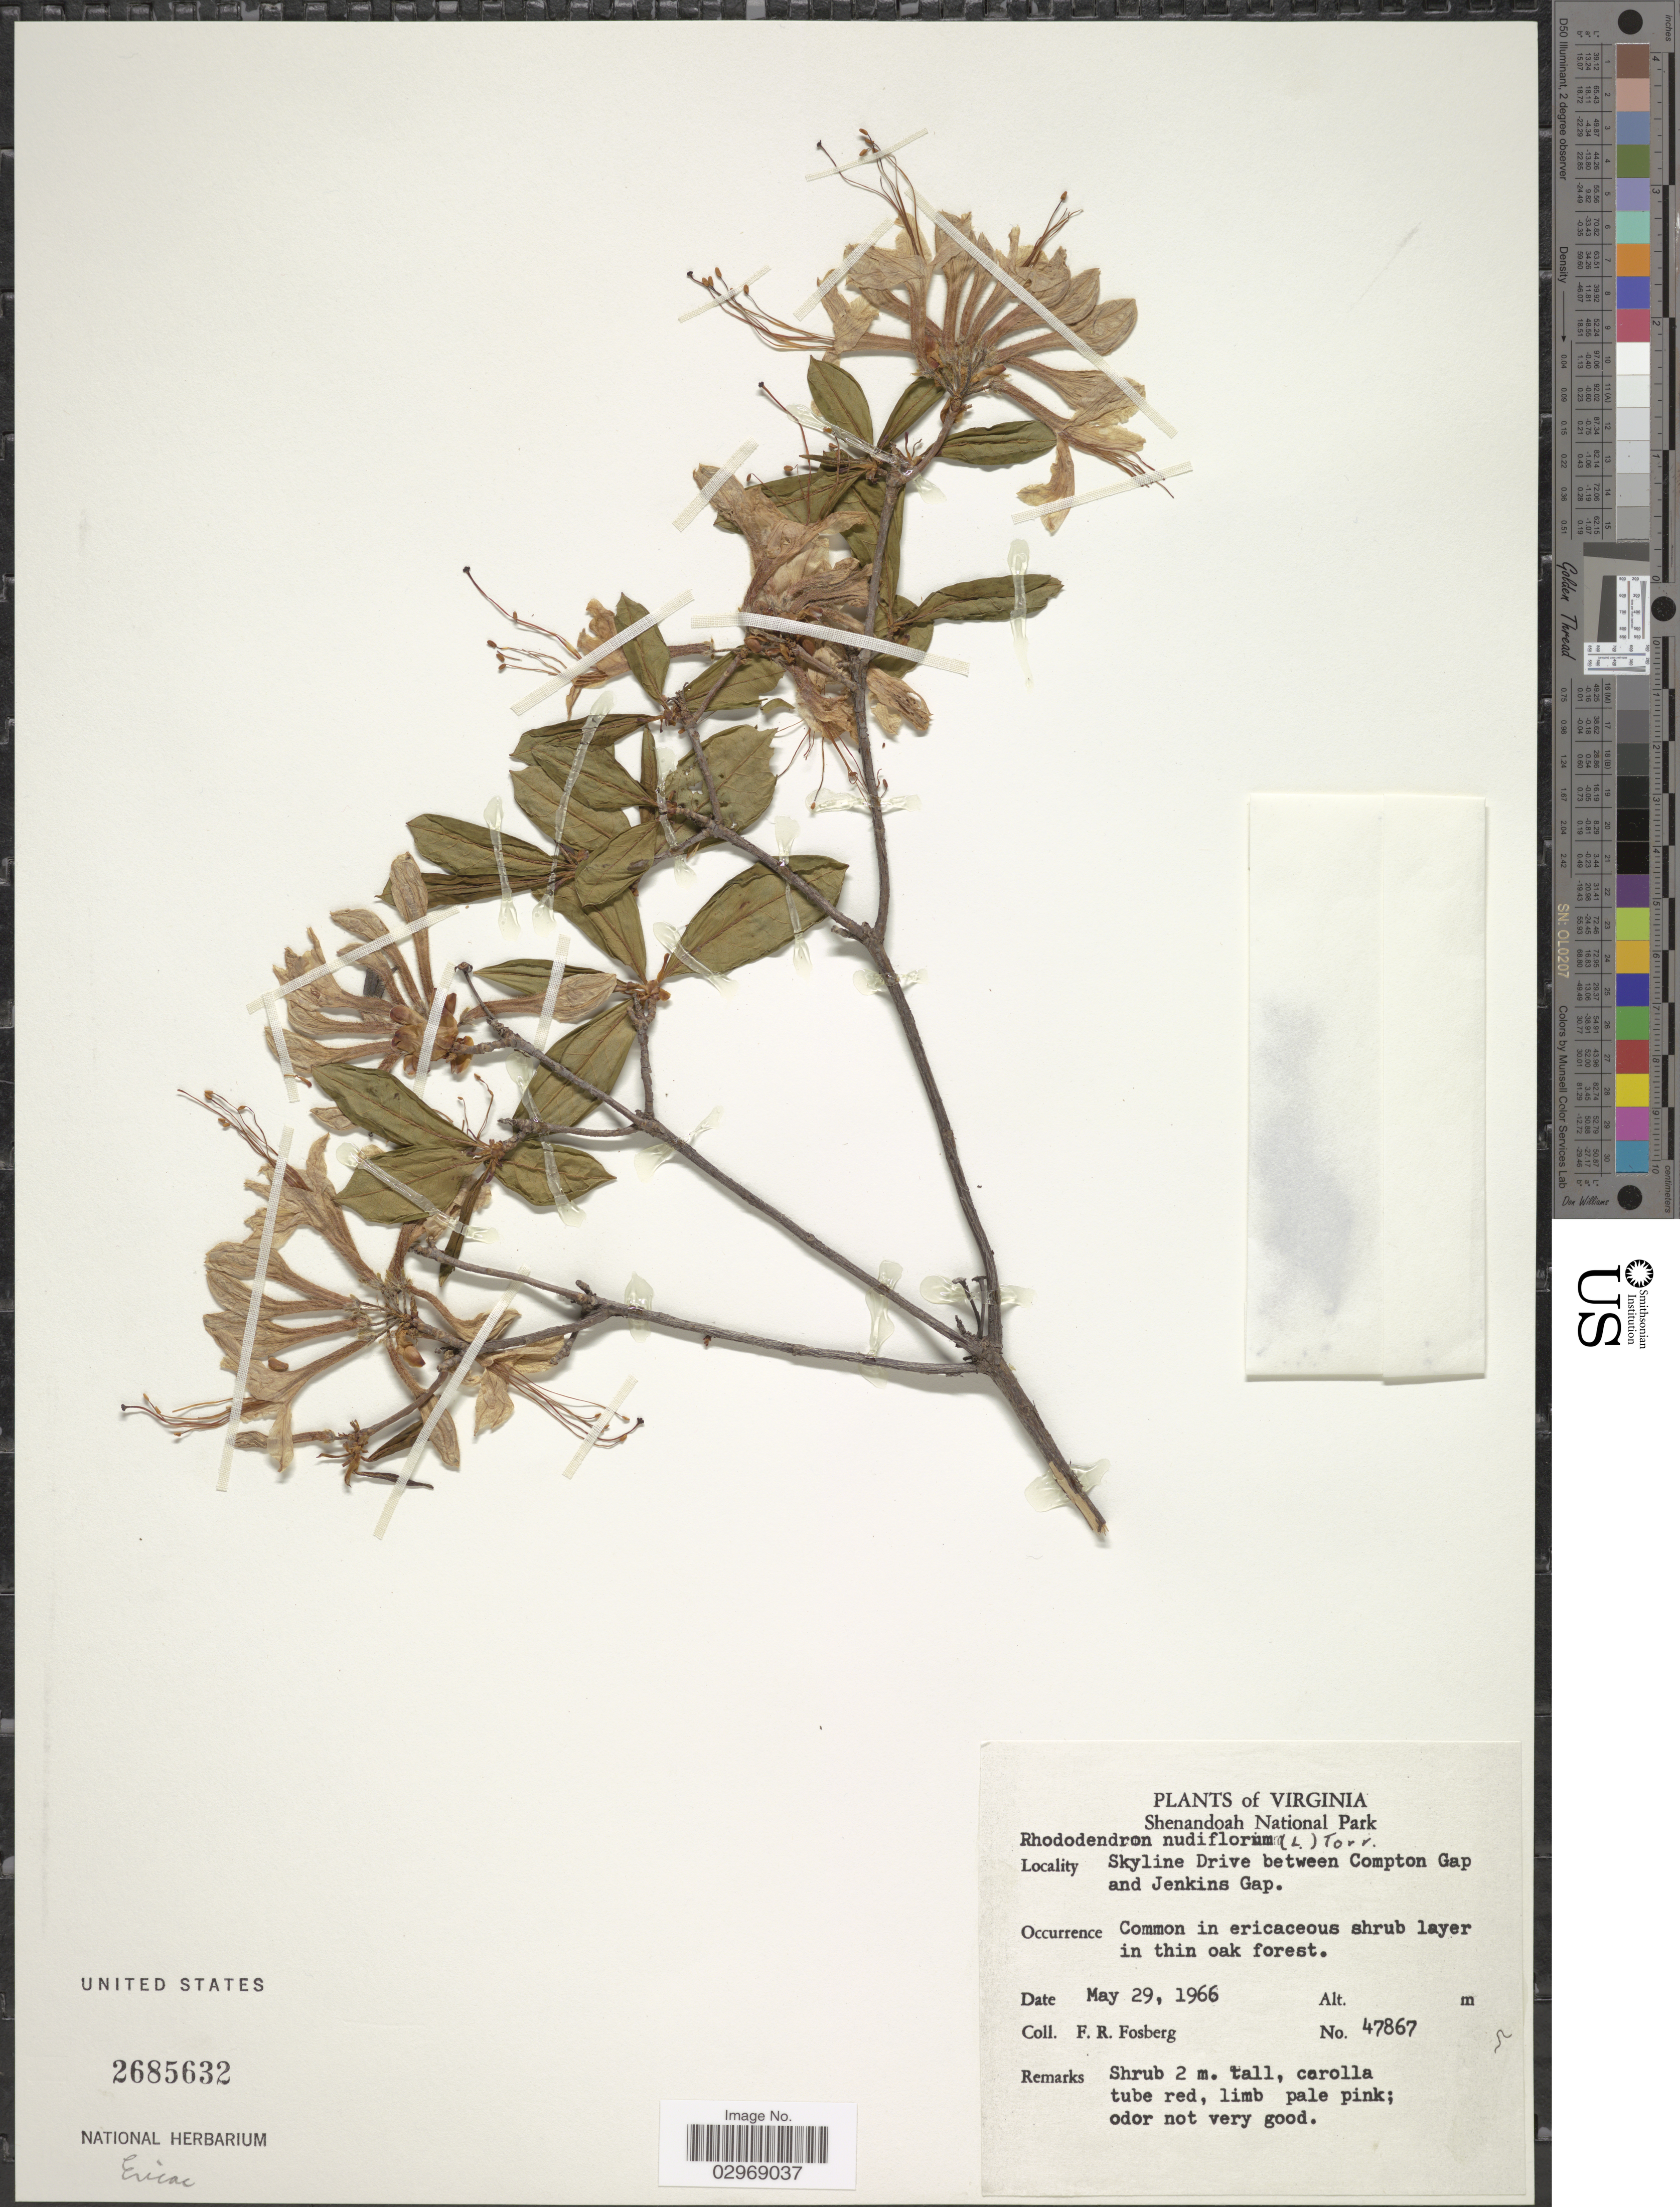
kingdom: Plantae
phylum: Tracheophyta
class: Magnoliopsida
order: Ericales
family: Ericaceae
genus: Rhododendron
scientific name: Rhododendron nudiflorum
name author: Torr.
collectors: F. R. Fosberg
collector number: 47867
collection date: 1966-05-29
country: United States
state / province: Virginia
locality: Shenandoah National Park. Skyline Drive between Compton Gap and Jenkins Gap.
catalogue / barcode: US 2685632